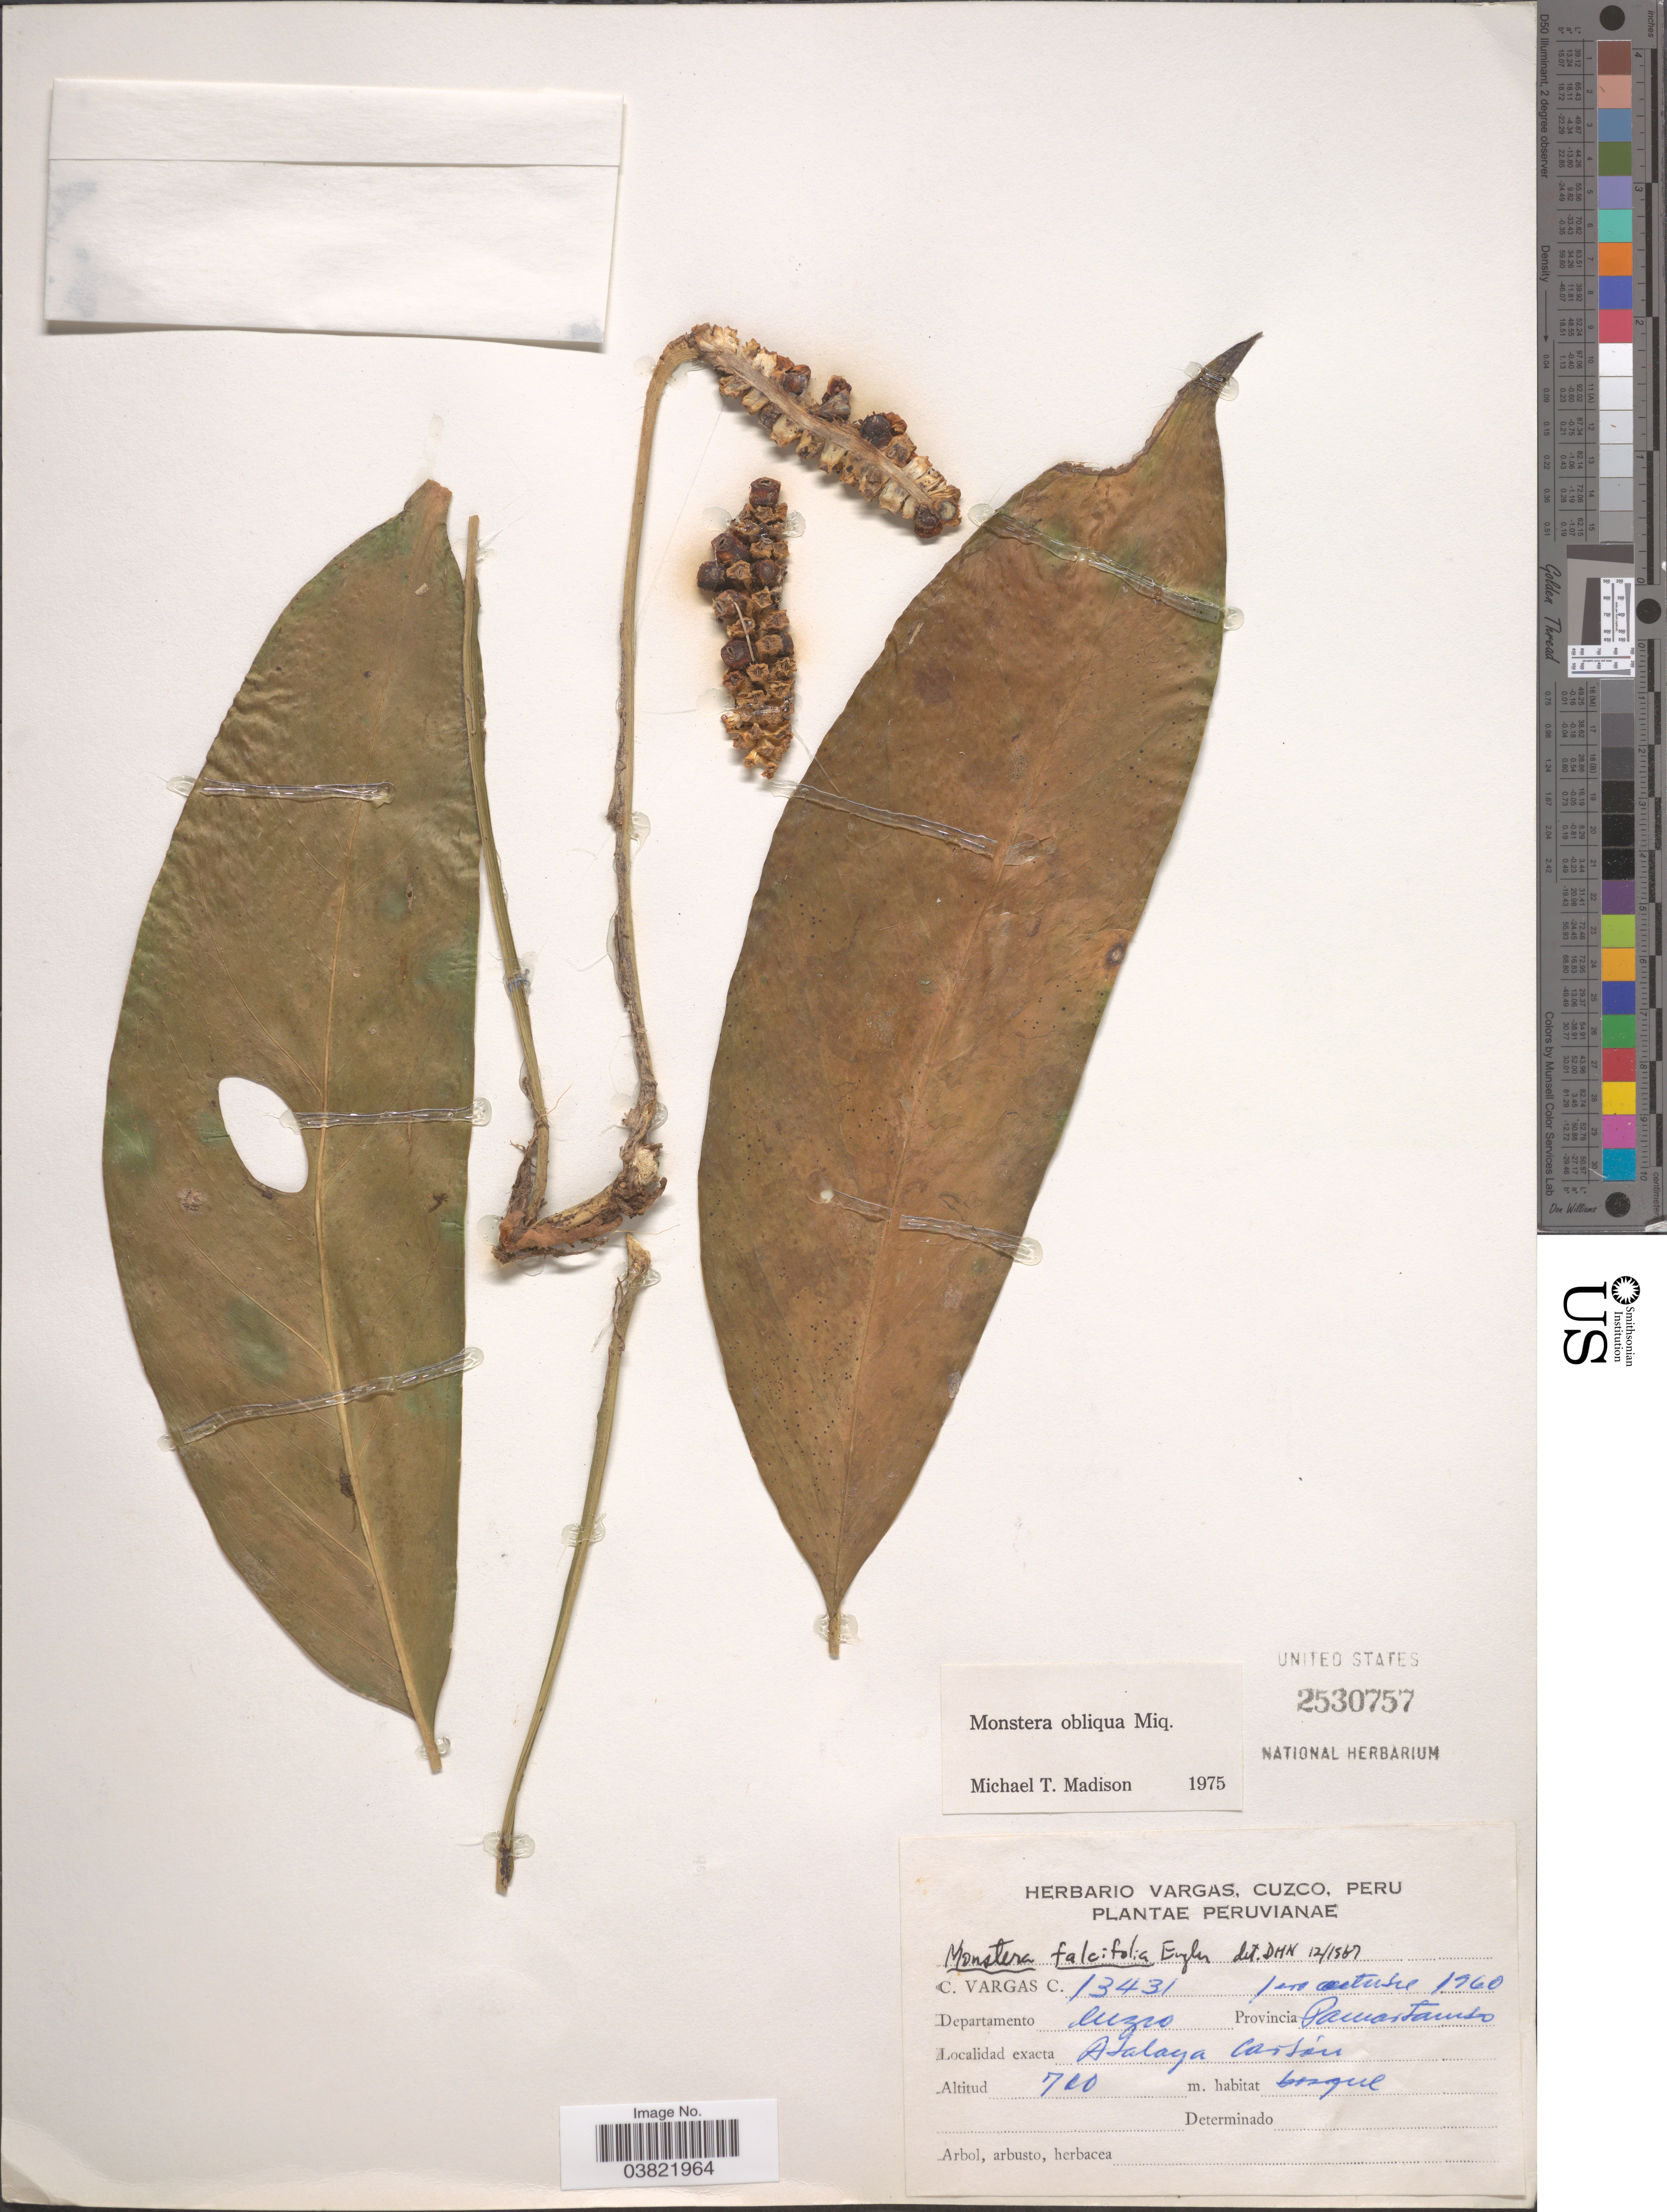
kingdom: Plantae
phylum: Tracheophyta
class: Liliopsida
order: Alismatales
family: Araceae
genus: Monstera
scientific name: Monstera obliqua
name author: Miq.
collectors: C. Vargas Calderón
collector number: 13431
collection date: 1960-10-01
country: Peru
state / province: Cusco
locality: Departamento Cuzco. Provincia Paucartambo. Atalaya Cantón.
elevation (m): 700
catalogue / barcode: US 2530757